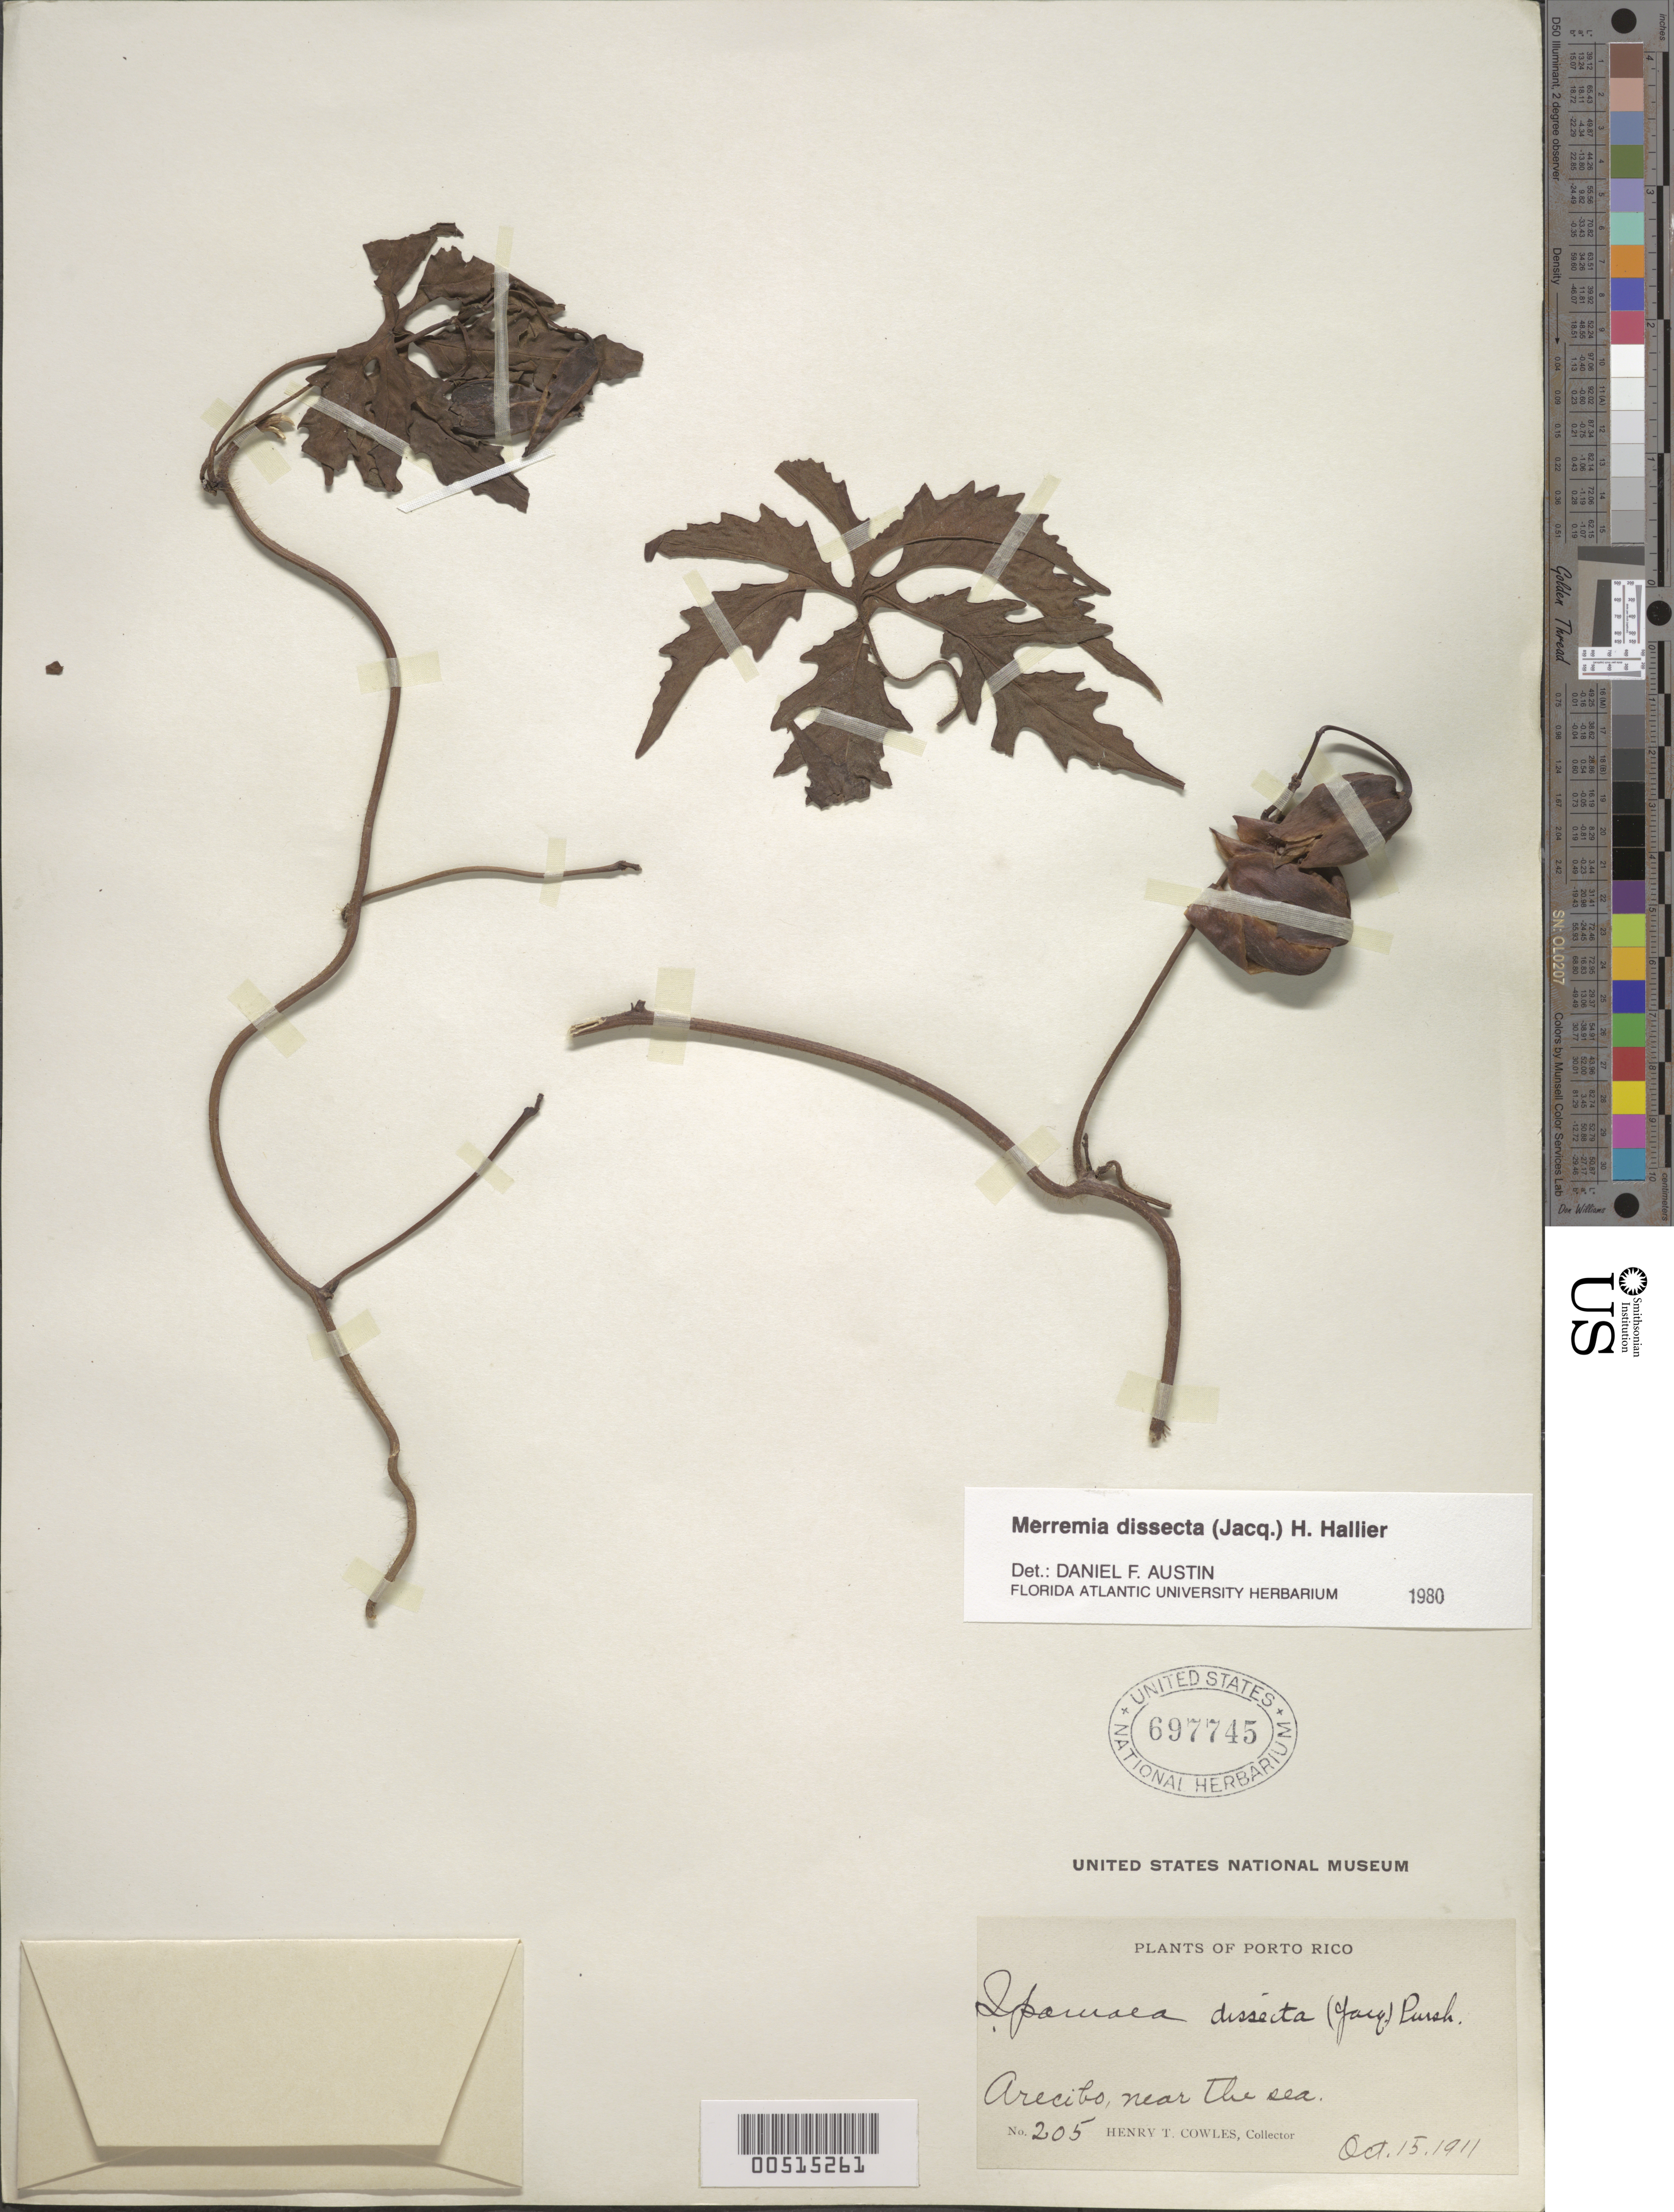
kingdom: Plantae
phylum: Tracheophyta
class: Magnoliopsida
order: Solanales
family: Convolvulaceae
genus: Distimake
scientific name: Distimake dissectus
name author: (Jacq.) A. R. Simões & Staples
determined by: Strong, Mark T., (BOT), Smithsonian Institution - National Museum of Natural History (UNITED STATES)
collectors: H. Cowles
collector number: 205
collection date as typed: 15 Oct 1911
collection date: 1911-10-15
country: Puerto Rico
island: Greater Antilles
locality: Arecibo. Near the sea.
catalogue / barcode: US 697745